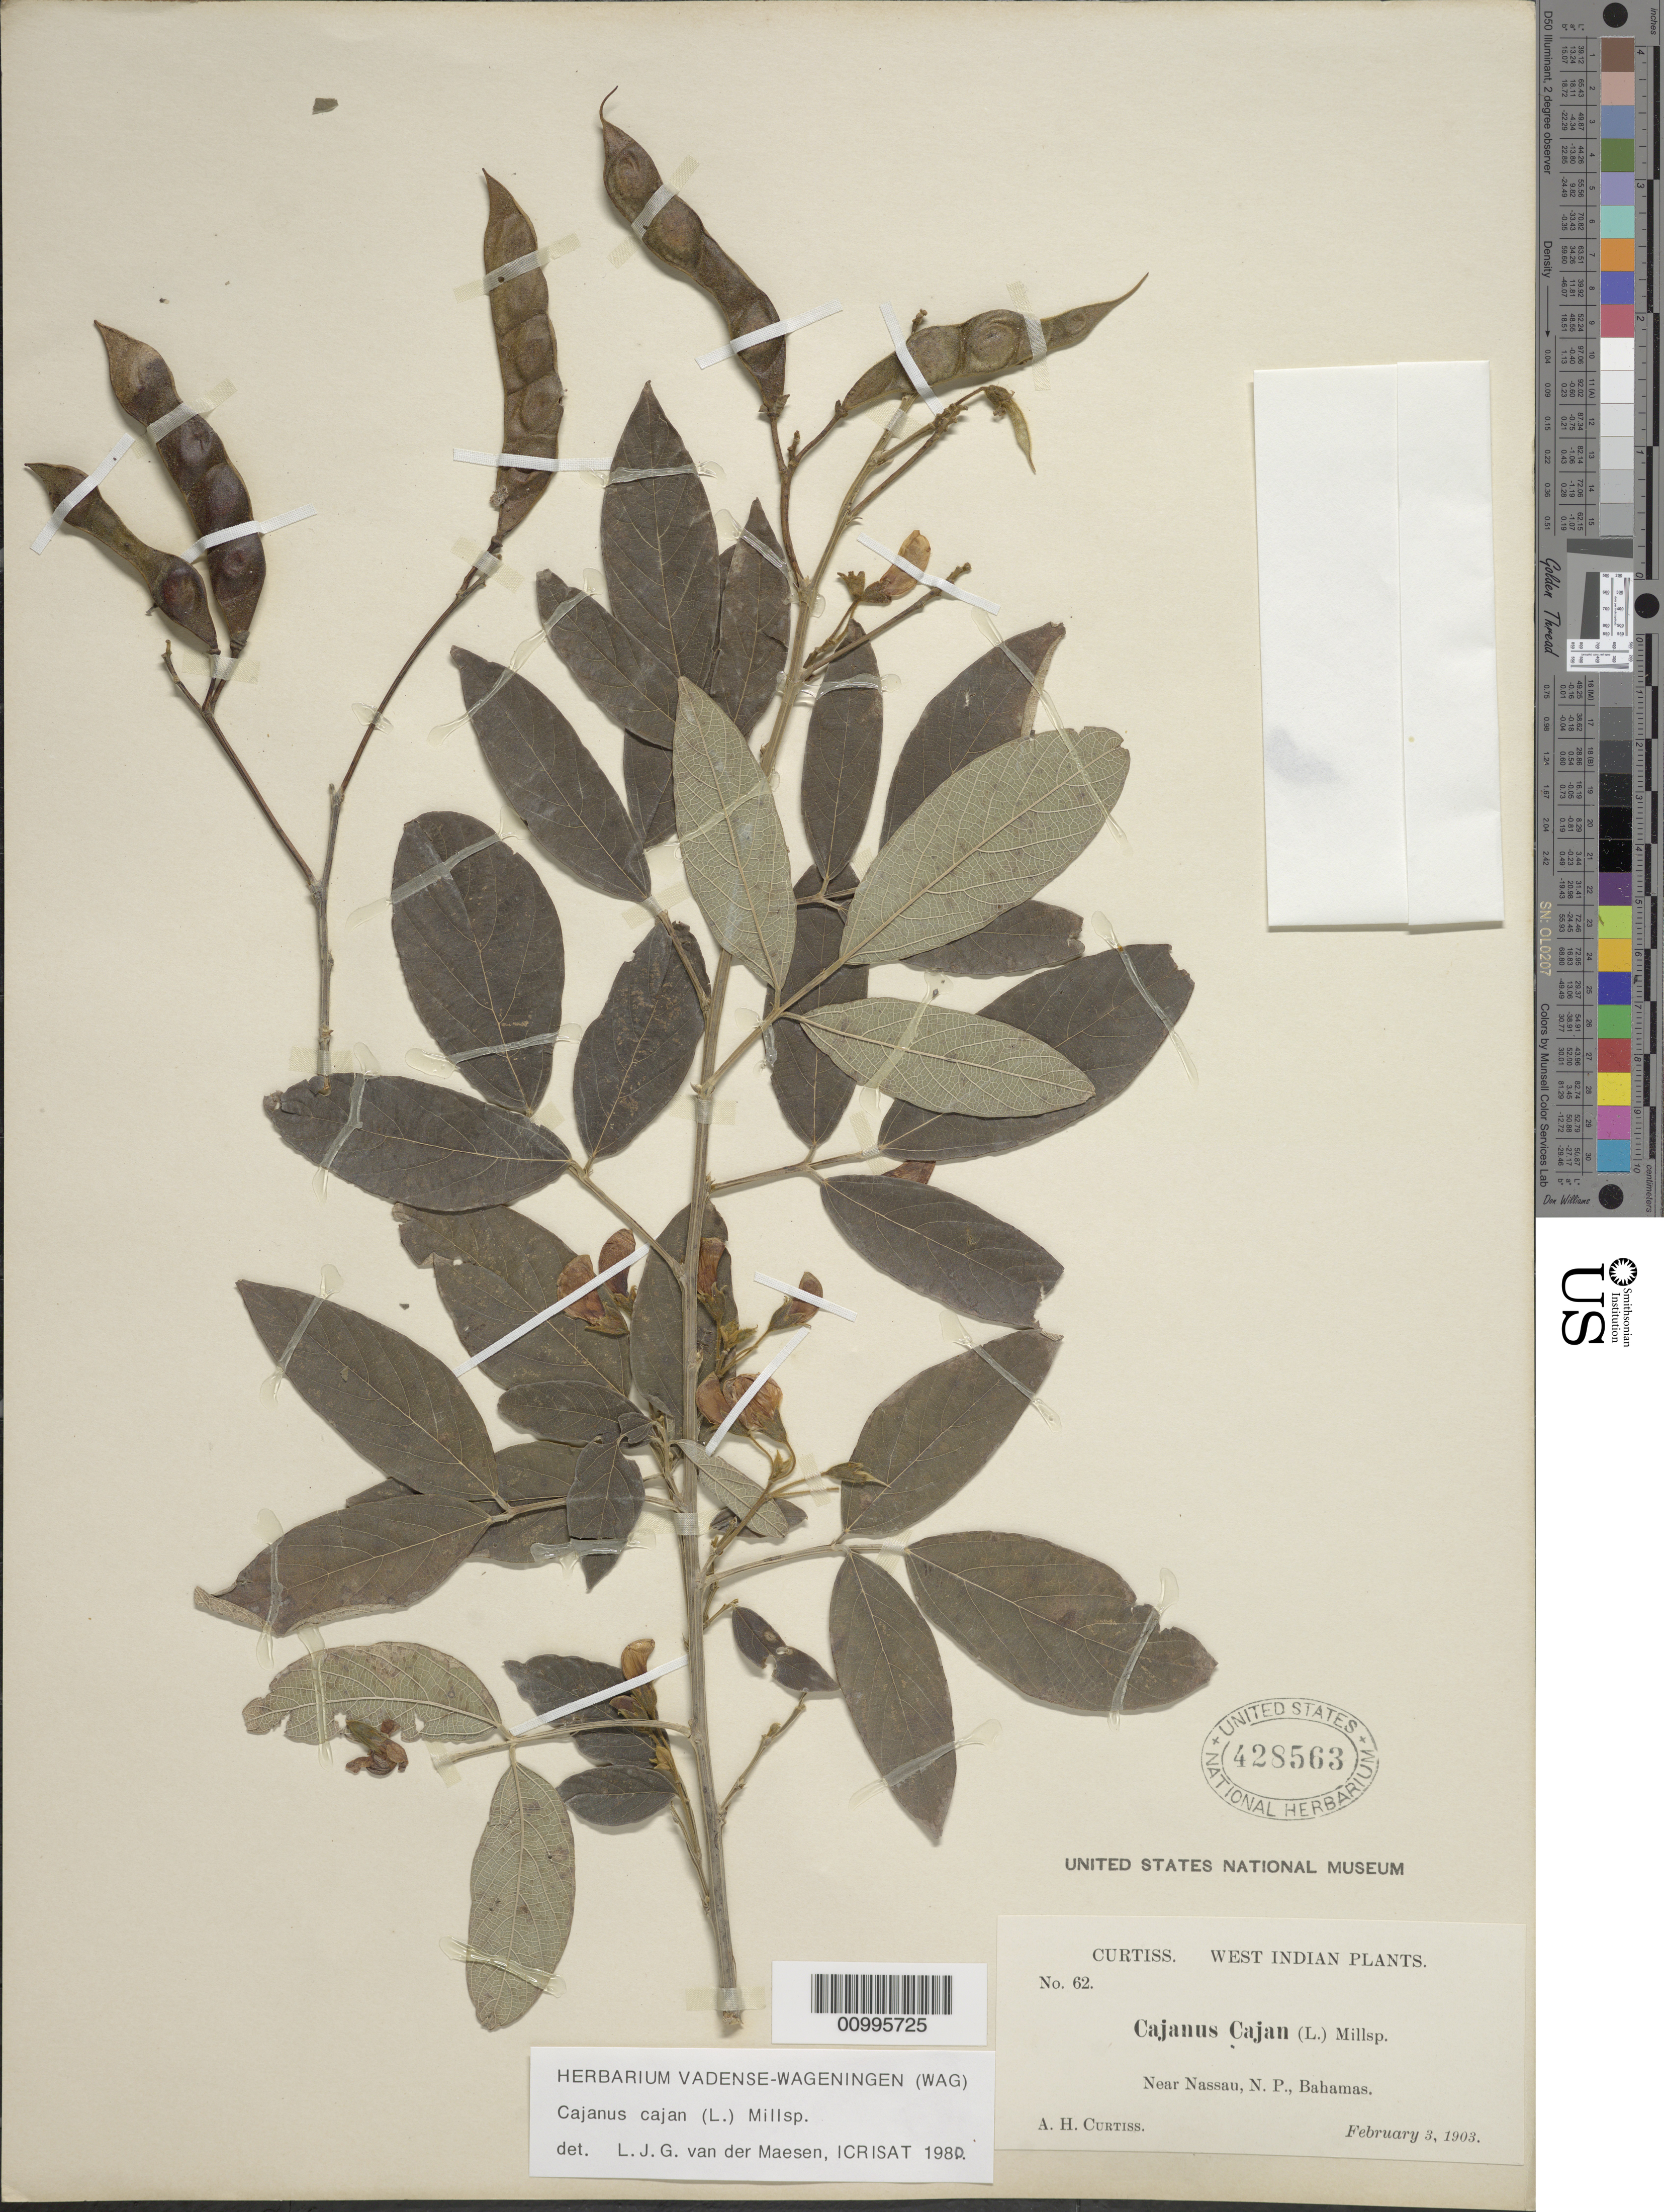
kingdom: Plantae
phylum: Tracheophyta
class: Magnoliopsida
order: Fabales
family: Fabaceae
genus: Cajanus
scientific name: Cajanus cajan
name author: (L.) Huth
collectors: A. H. Curtiss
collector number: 62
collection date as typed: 03 Feb 1903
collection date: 1903-02-03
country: Bahamas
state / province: New Providence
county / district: Nassau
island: New Providence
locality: Near Nassau, N.P., Bahamas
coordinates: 0 N, 0 E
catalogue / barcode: US 428563